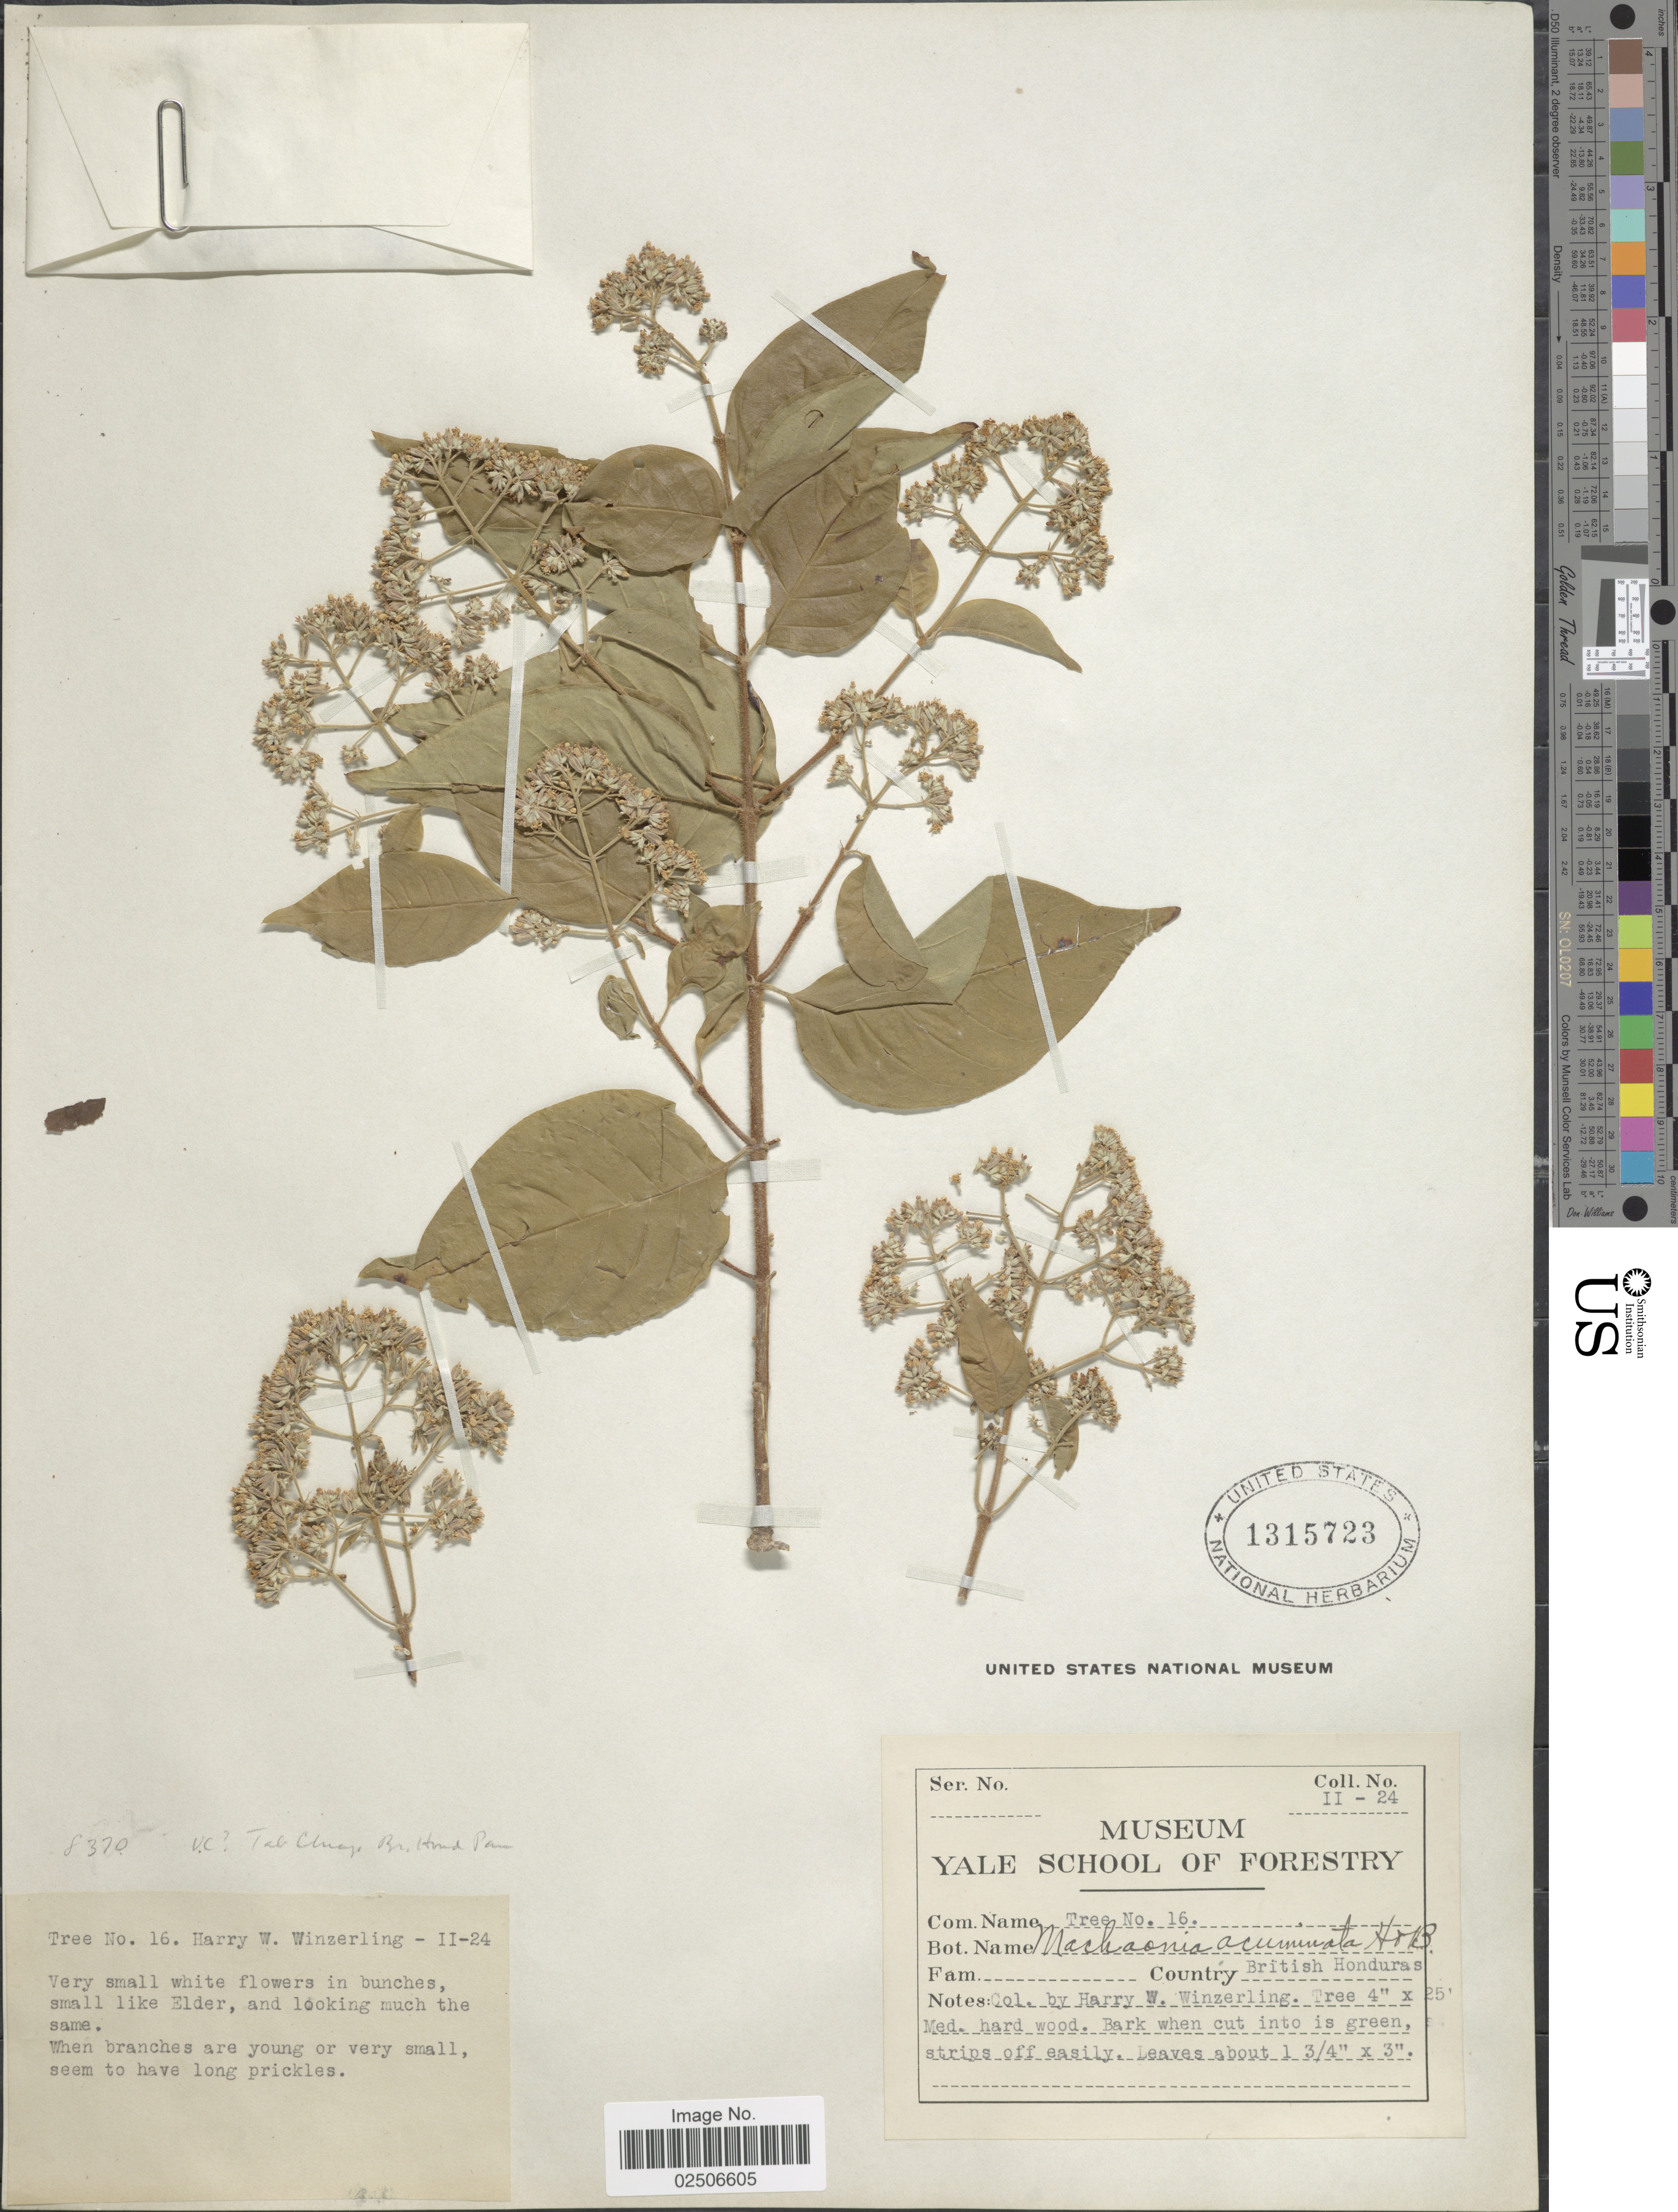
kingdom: Plantae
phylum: Tracheophyta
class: Magnoliopsida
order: Gentianales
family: Rubiaceae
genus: Machaonia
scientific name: Machaonia acuminata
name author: Bonpl.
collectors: H. Winzerling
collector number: II-24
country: Belize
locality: British Honduras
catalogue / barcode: US 1315723